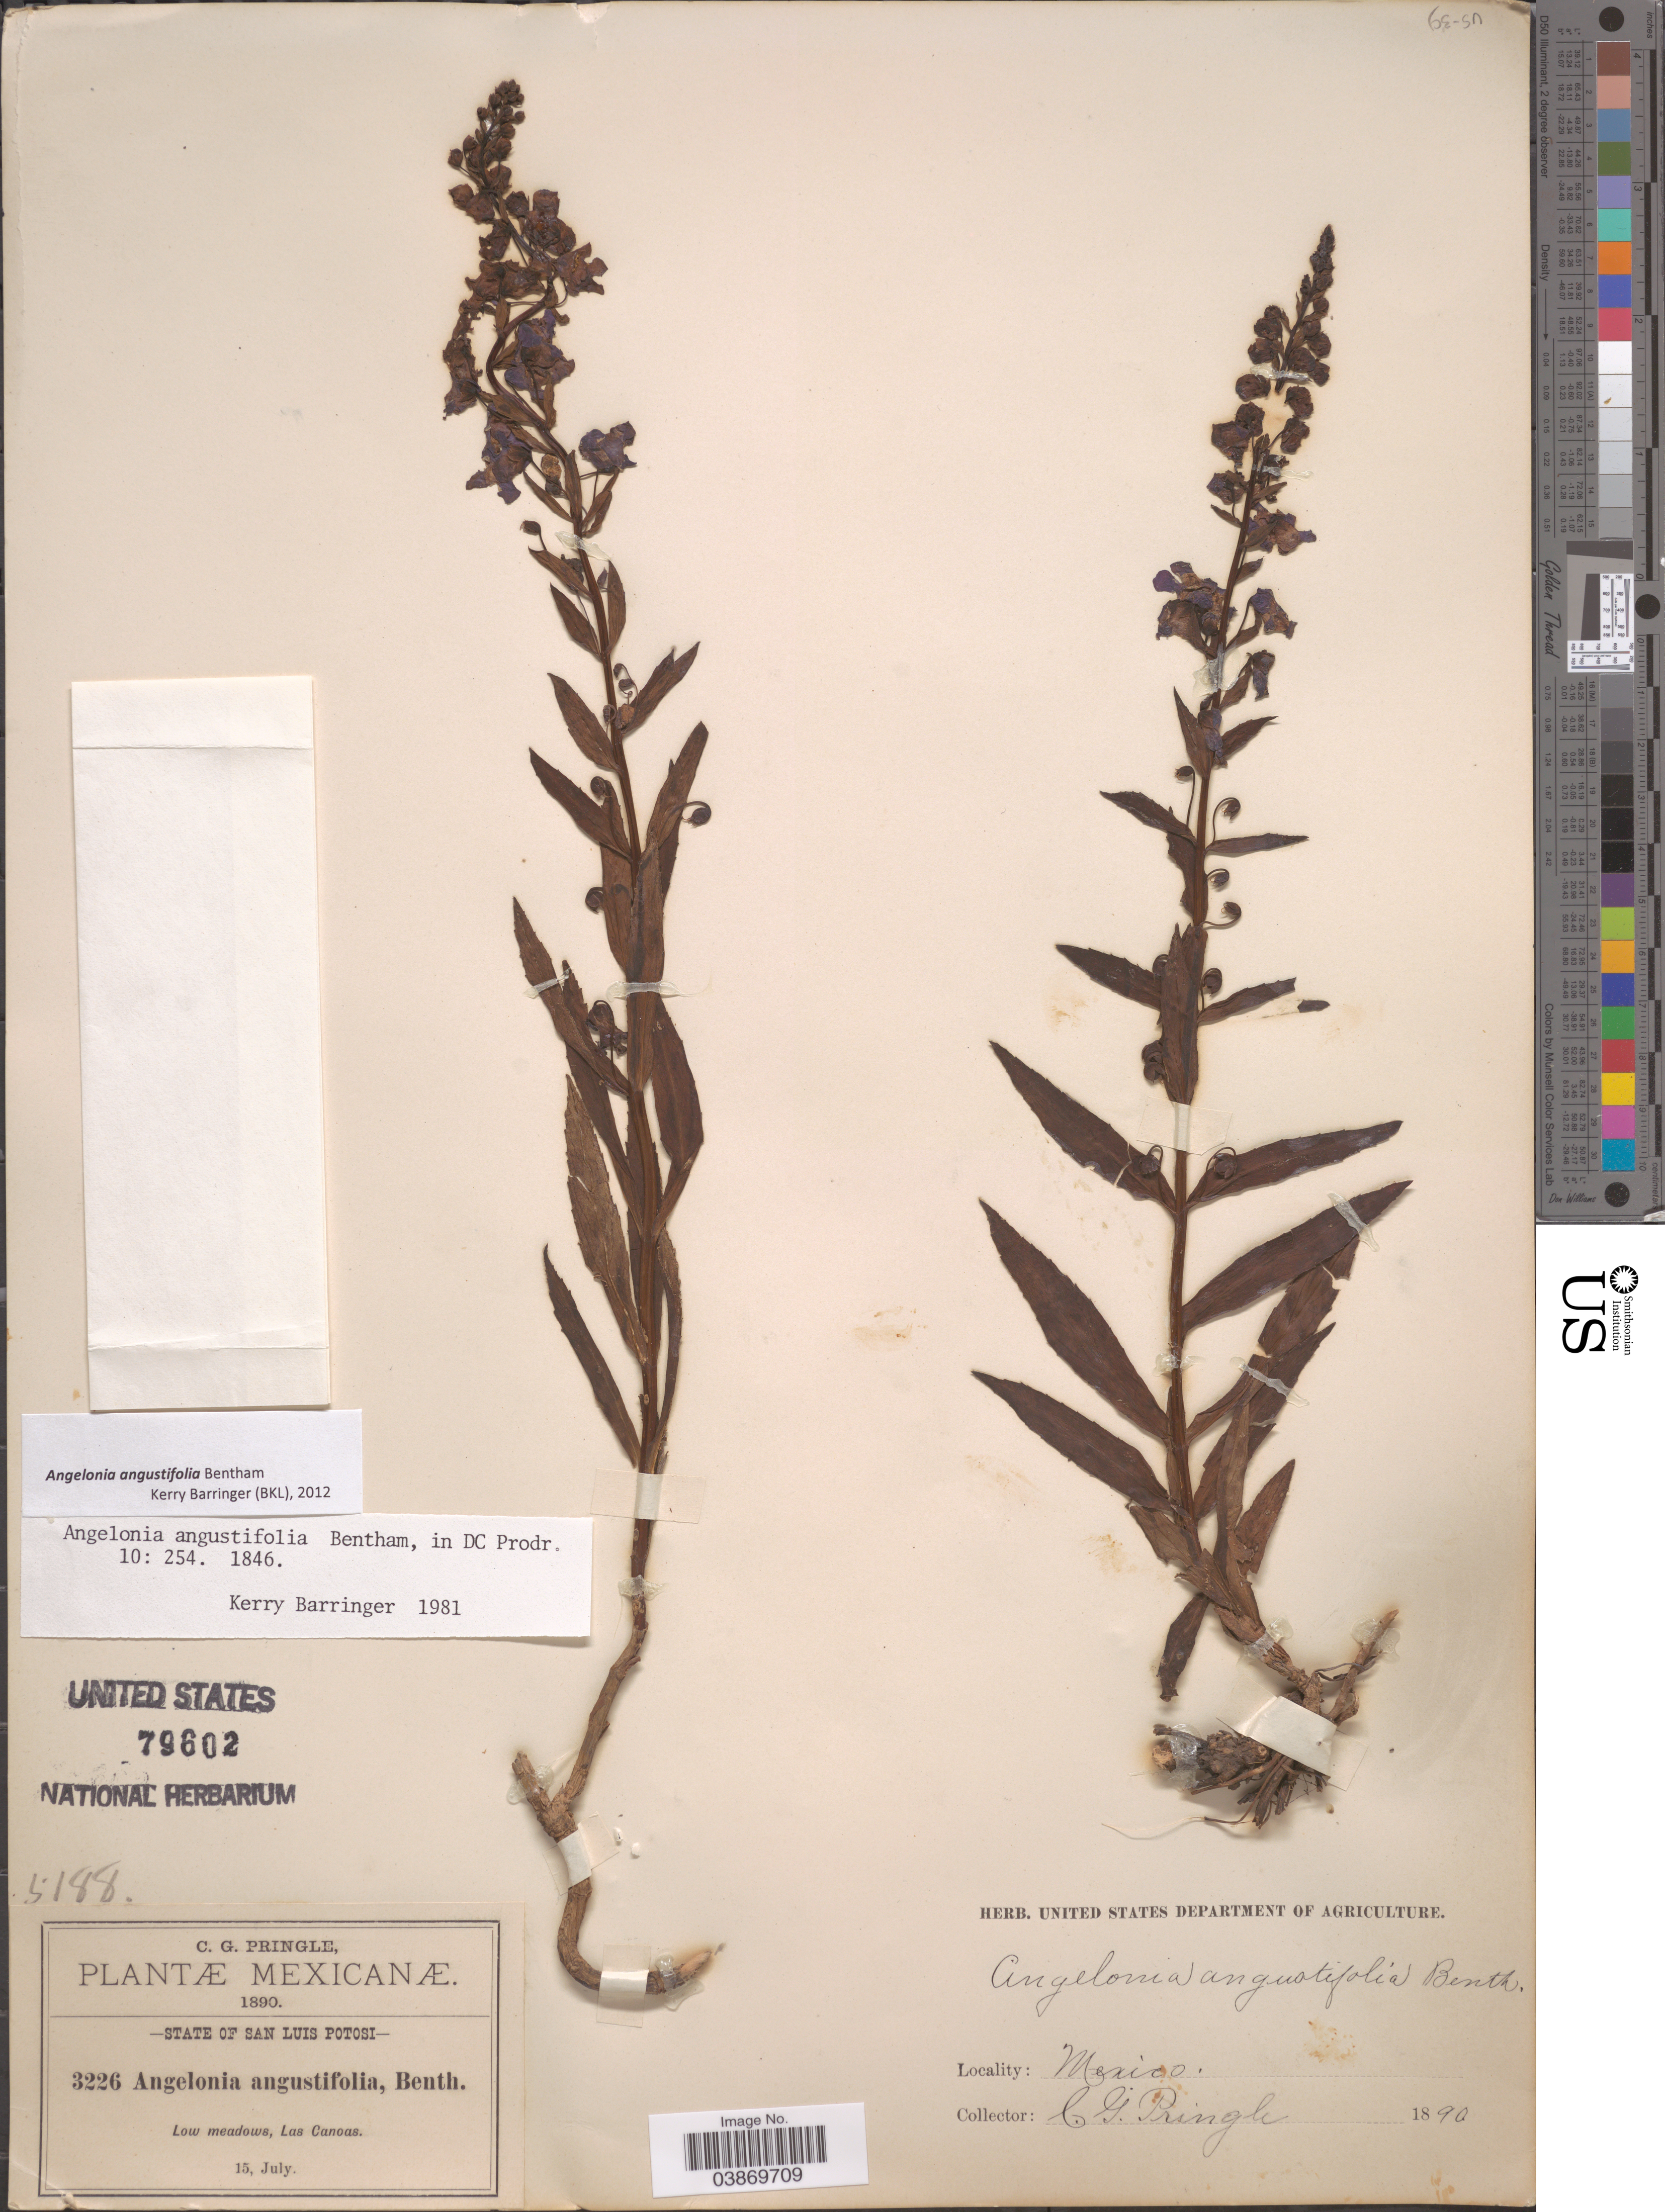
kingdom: Plantae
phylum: Tracheophyta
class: Magnoliopsida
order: Lamiales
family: Plantaginaceae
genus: Angelonia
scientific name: Angelonia angustifolia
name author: Benth.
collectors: C. G. Pringle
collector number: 3226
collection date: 1890-07-15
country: Mexico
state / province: San Luis Potosí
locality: Los Canoas.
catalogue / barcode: US 79602